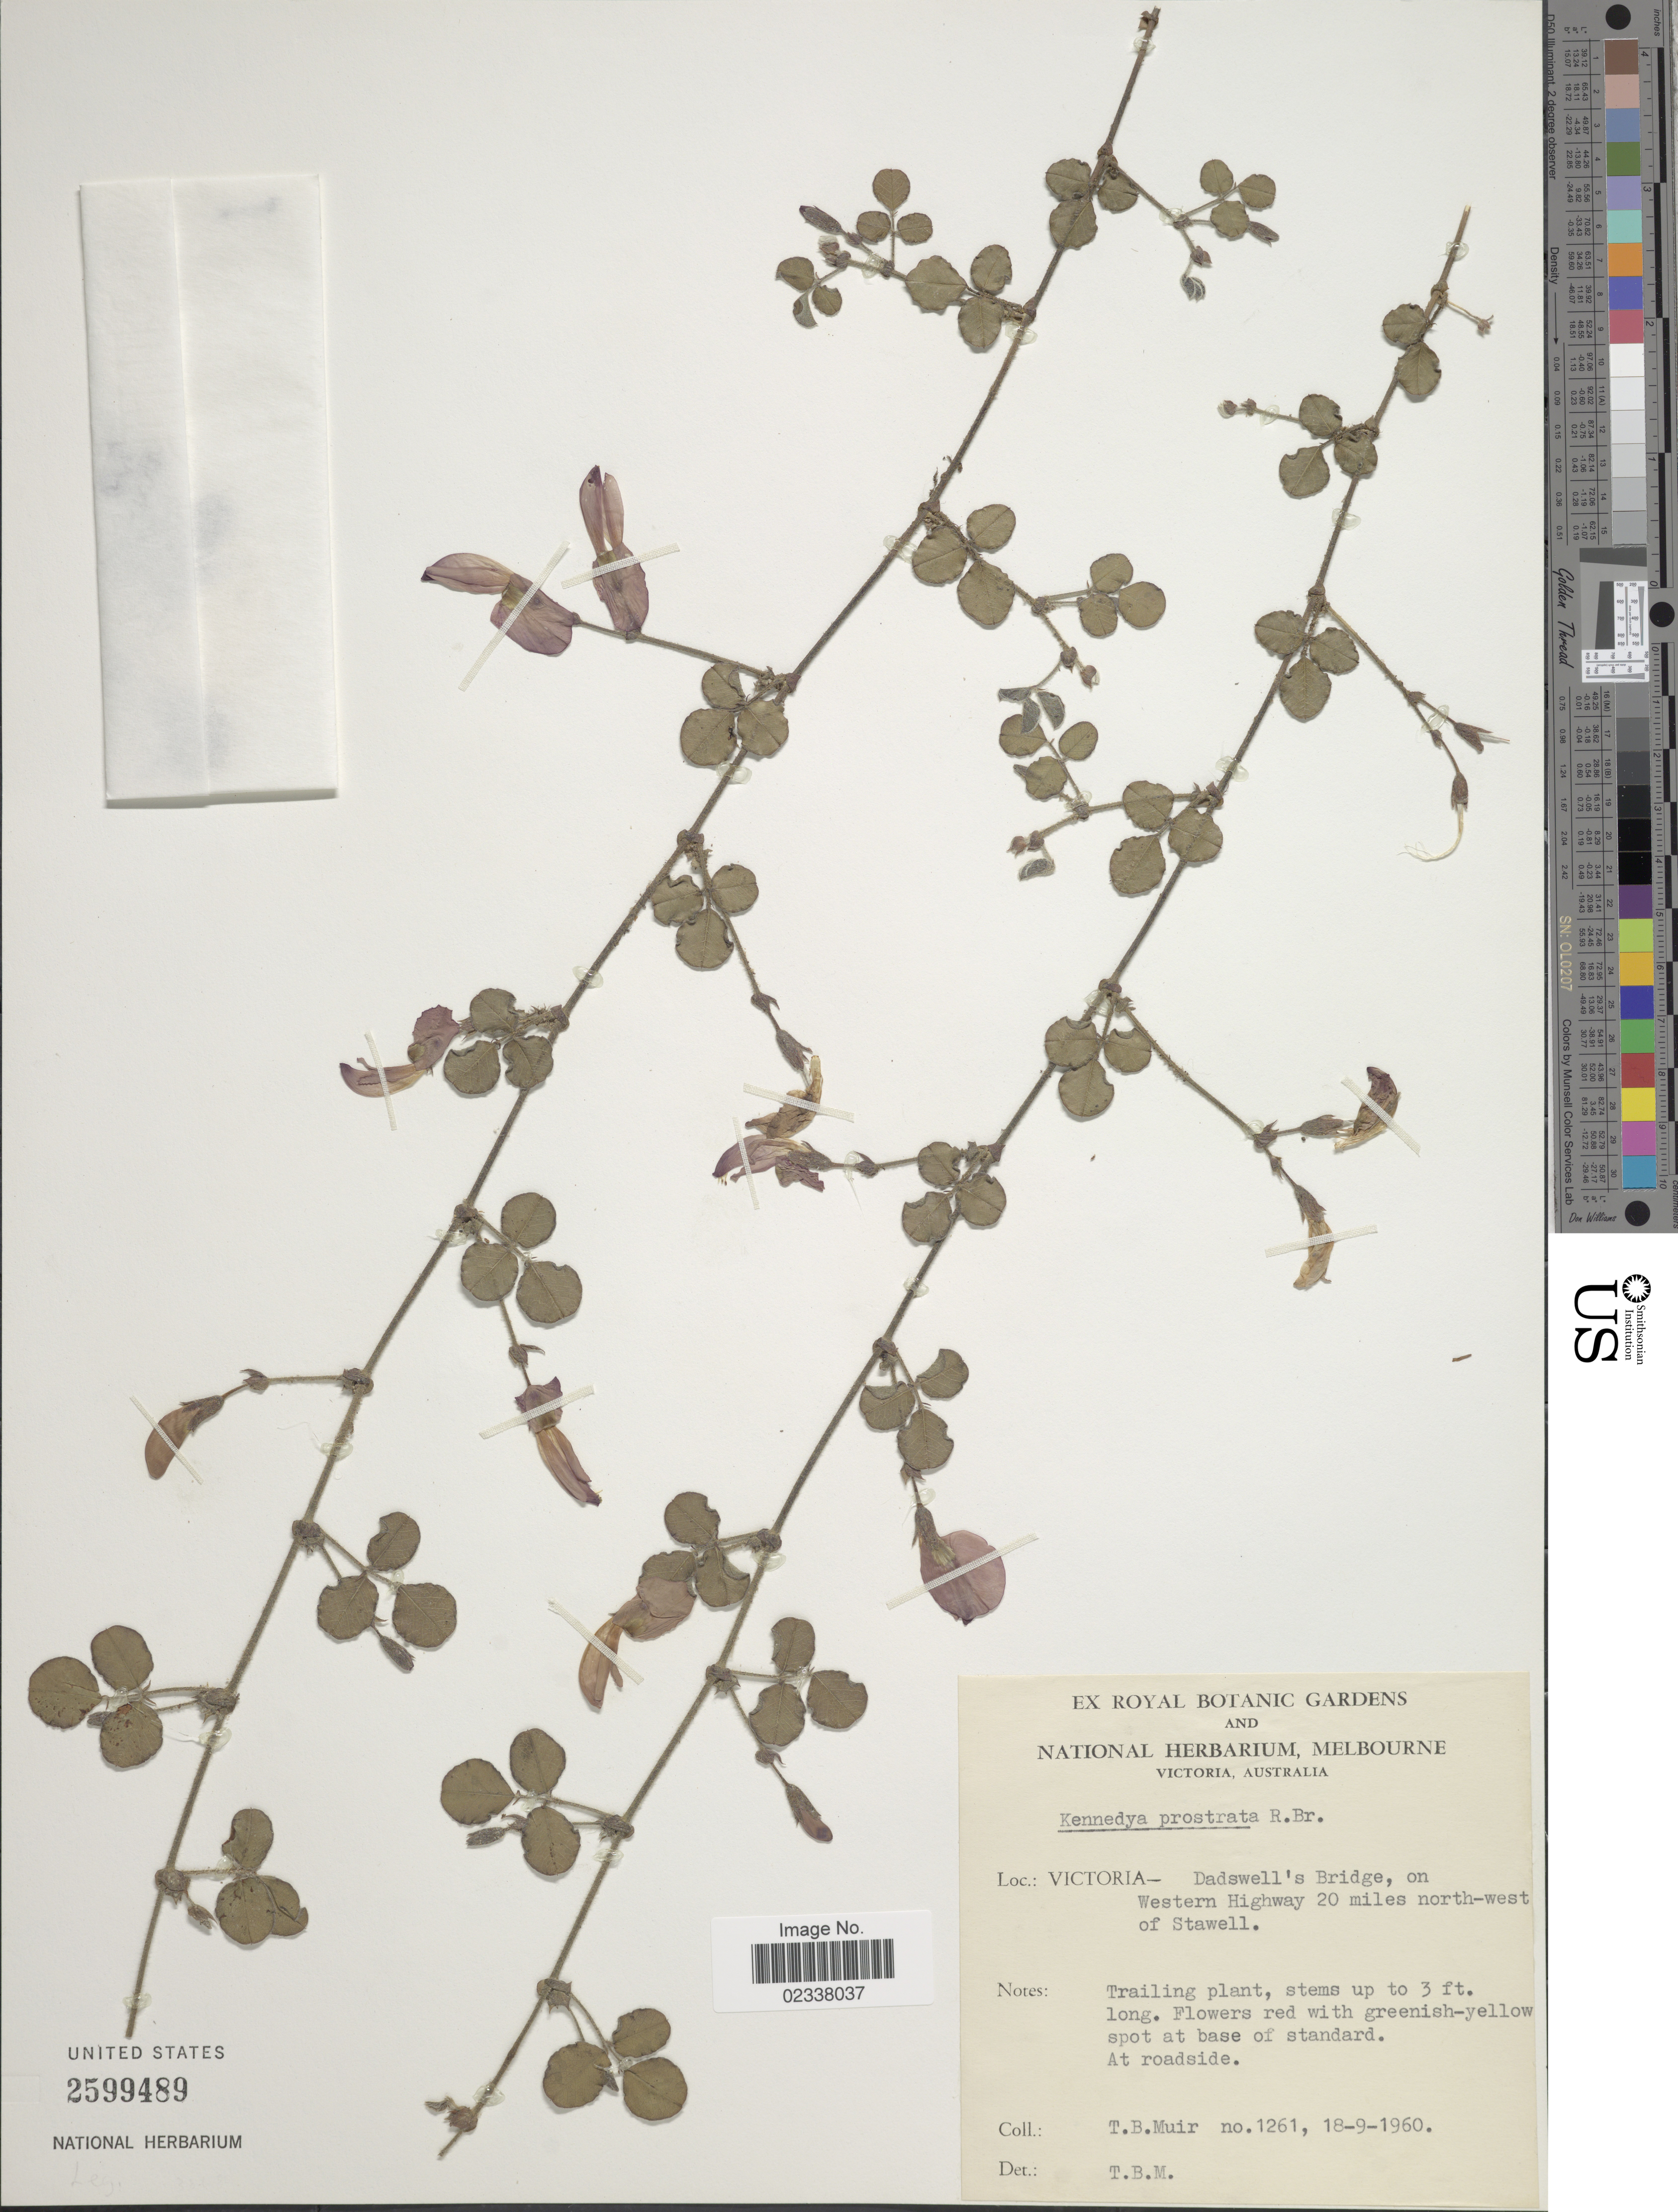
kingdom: Plantae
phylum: Tracheophyta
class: Magnoliopsida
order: Fabales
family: Fabaceae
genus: Kennedia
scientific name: Kennedia prostrata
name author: R. Br.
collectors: T. Muir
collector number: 1261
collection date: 1960-09-18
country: Australia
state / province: Victoria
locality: Victoria- Dadswell's Bridge, on Western Highway 20 miles north-west of Stawell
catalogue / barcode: US 2599489